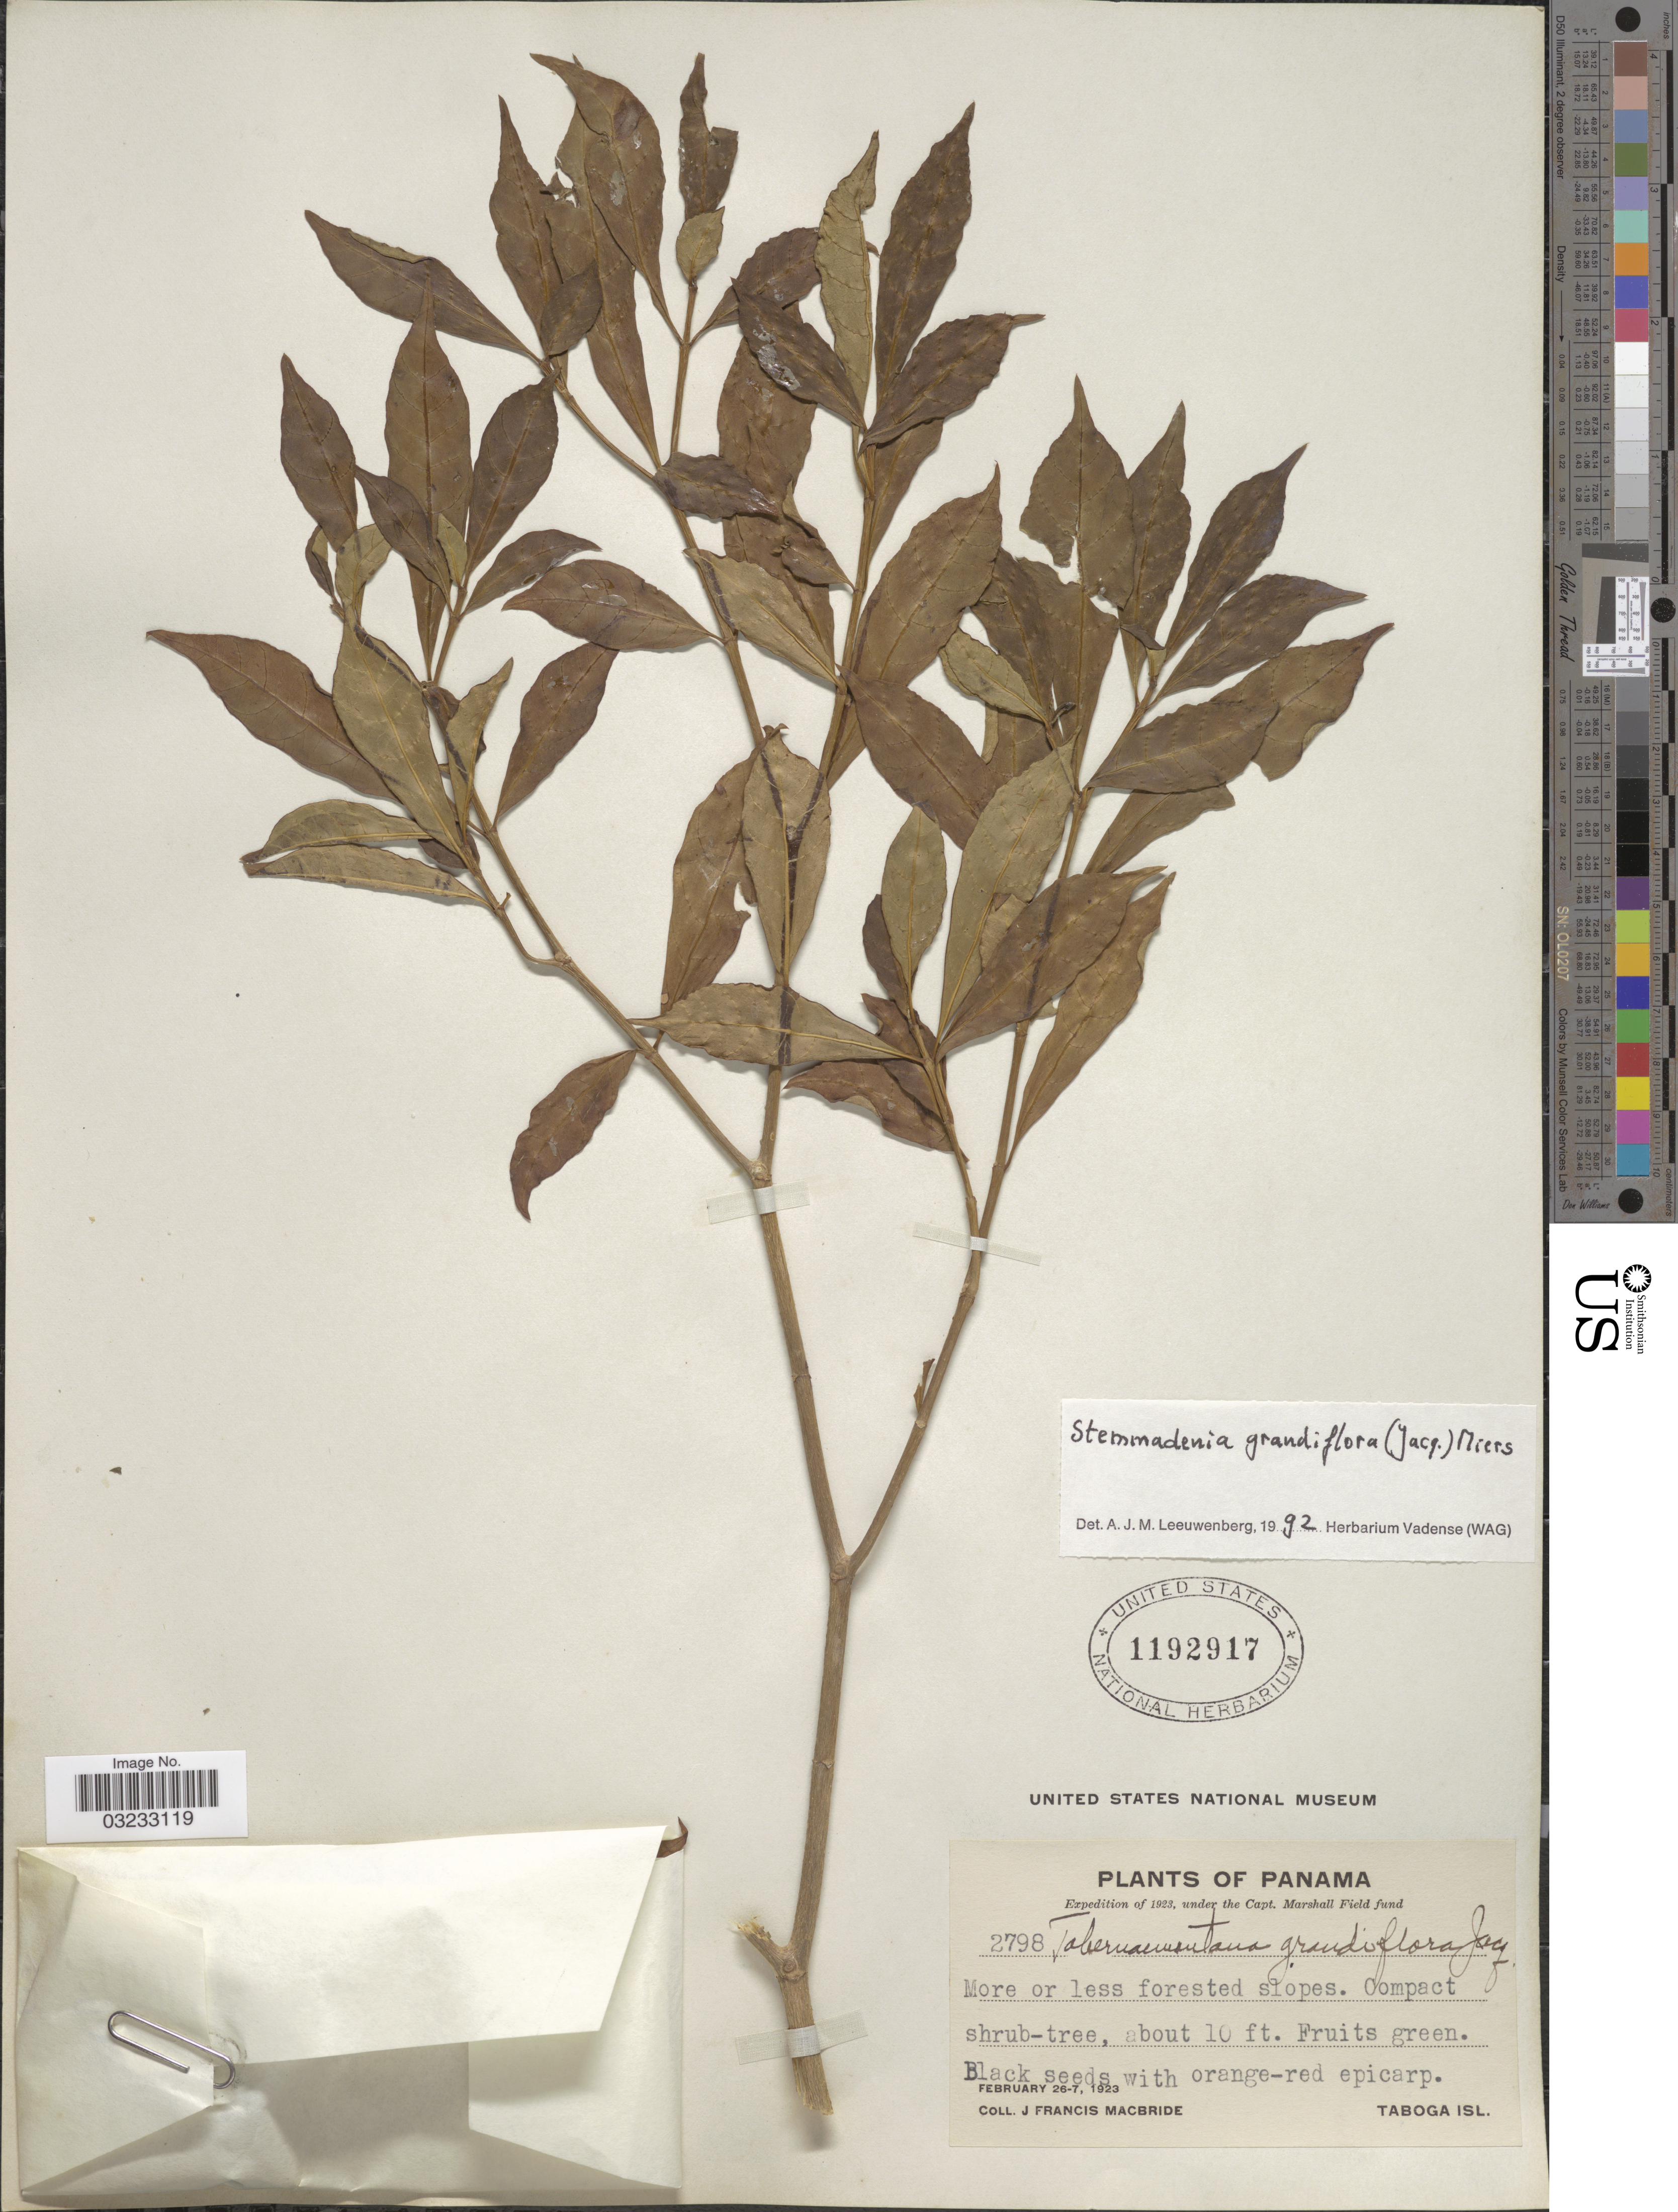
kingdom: Plantae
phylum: Tracheophyta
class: Magnoliopsida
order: Gentianales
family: Apocynaceae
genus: Stemmadenia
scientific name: Stemmadenia grandiflora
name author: (Jacq.) Miers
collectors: J. F. Macbride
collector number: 2798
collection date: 1923-02-26/1923-02-27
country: Panama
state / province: Panamá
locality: Taboga Isl.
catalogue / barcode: US 1192917